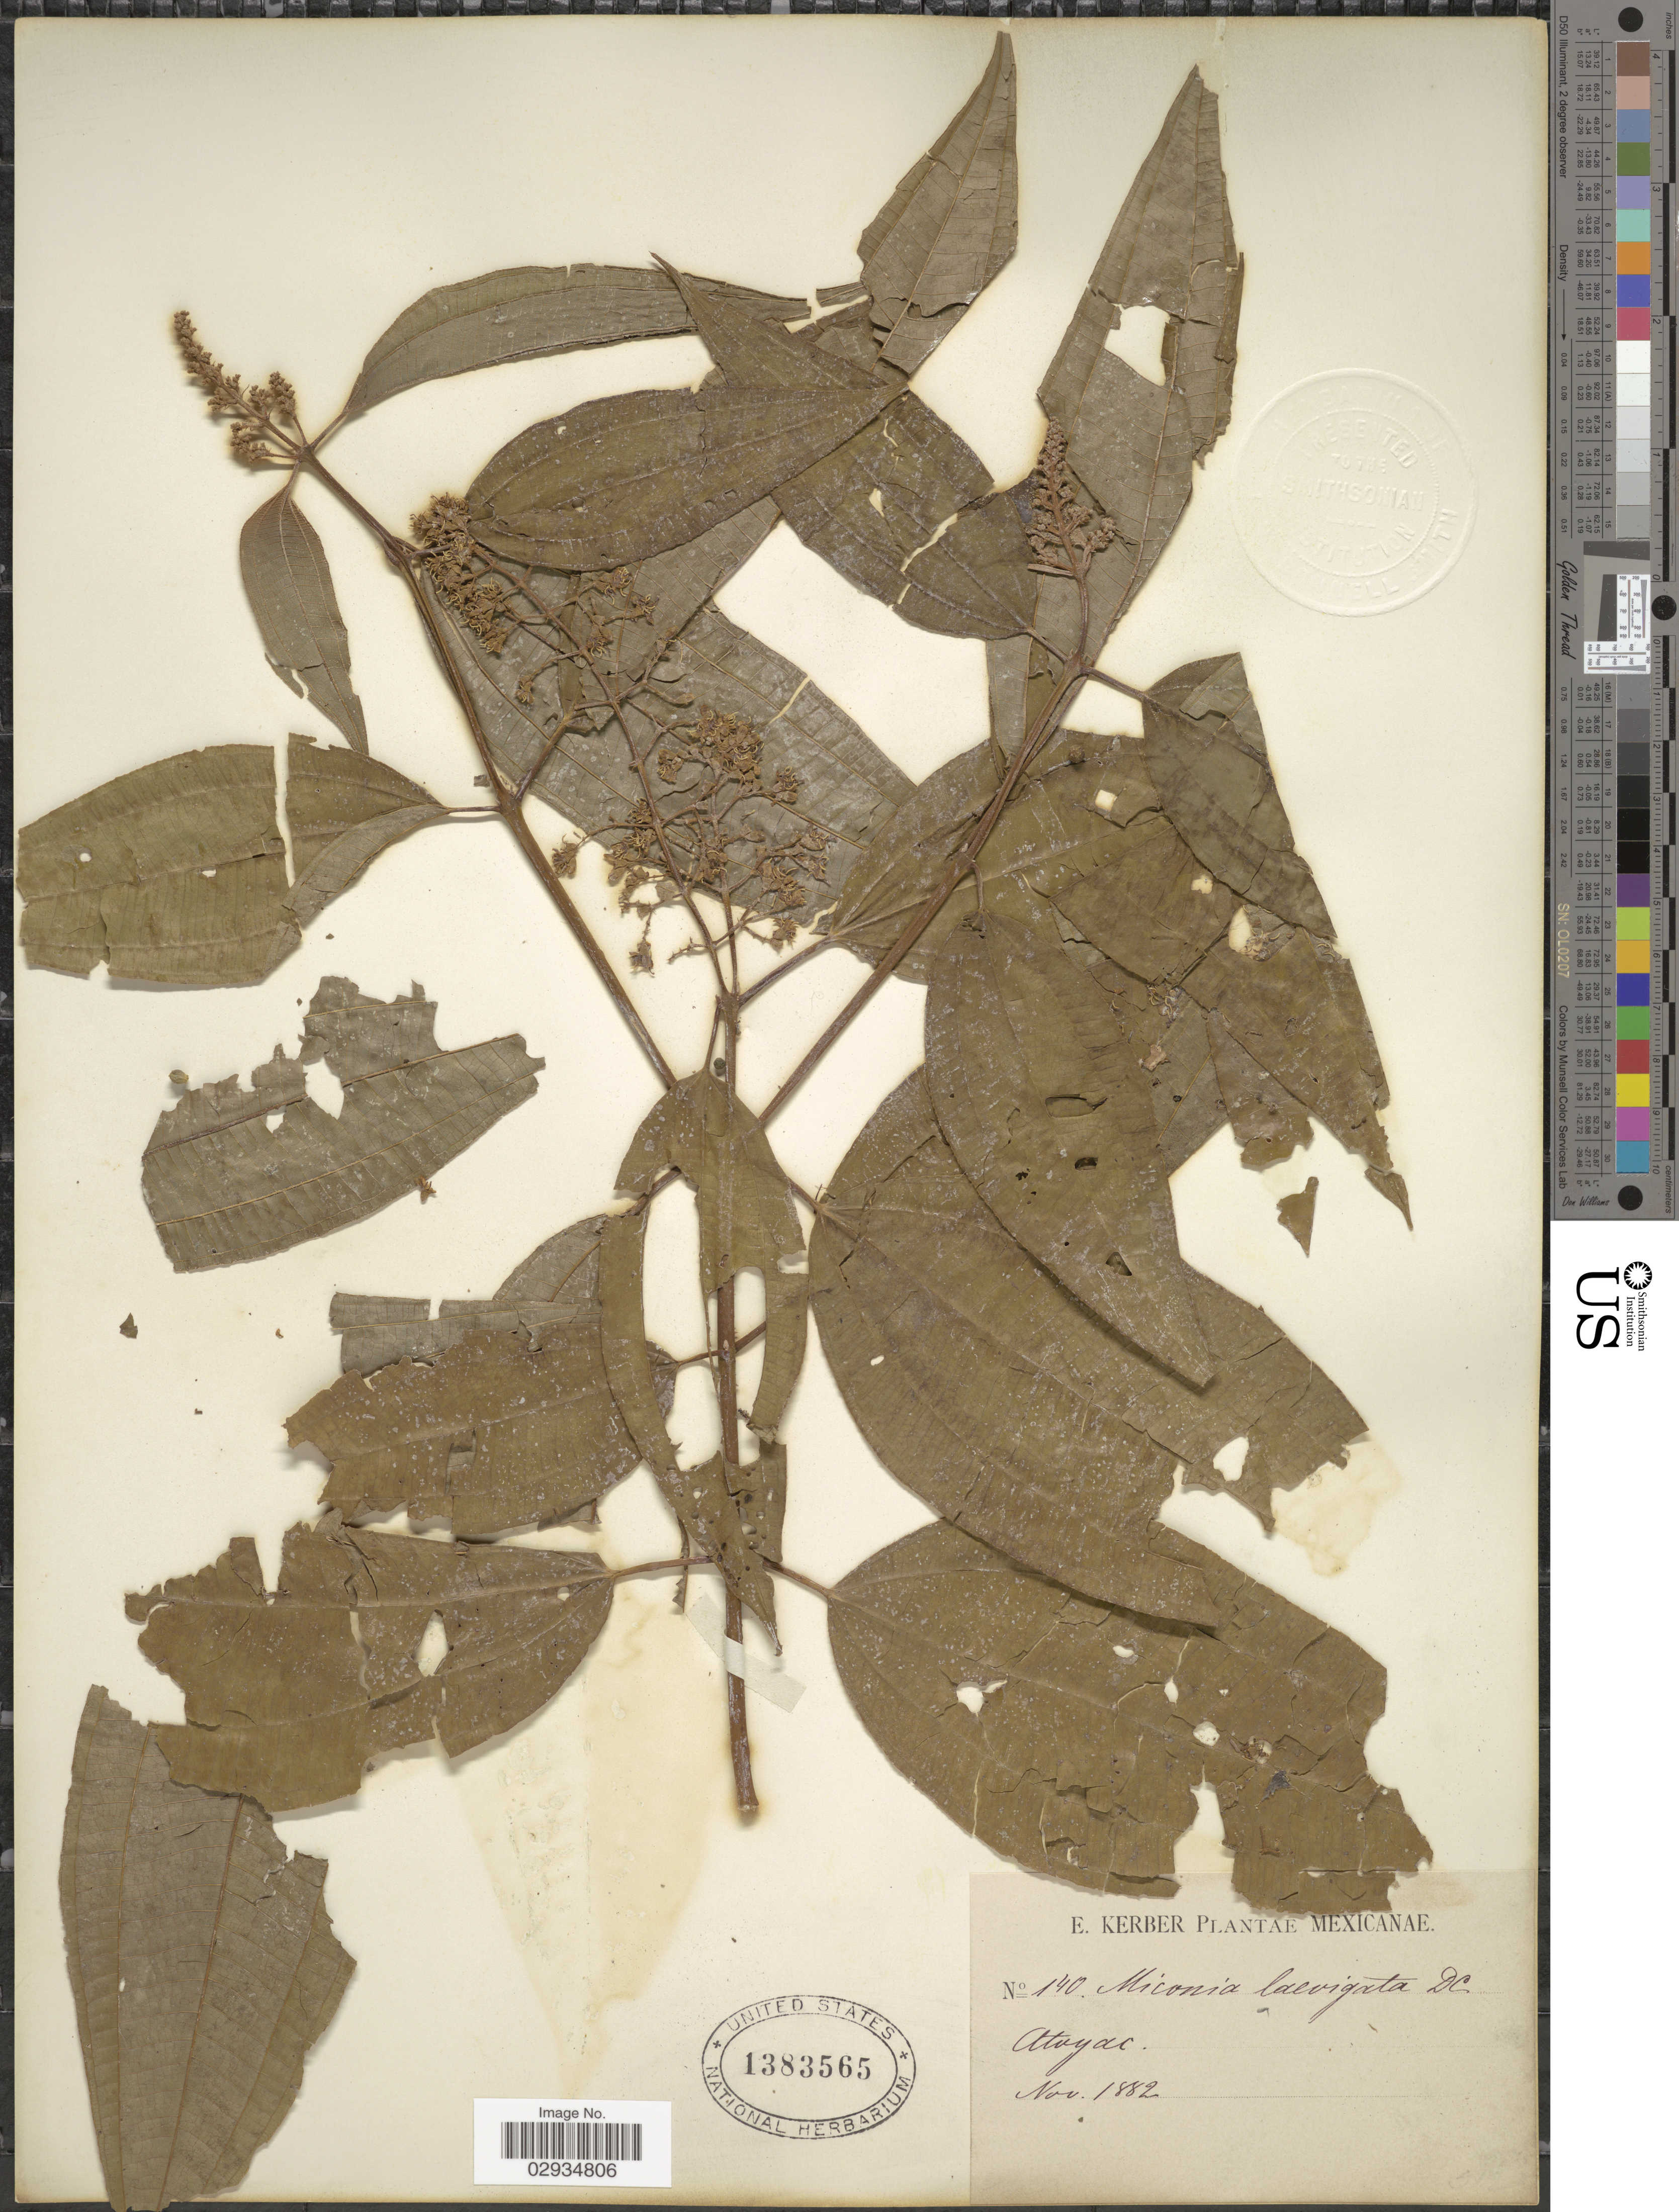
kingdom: Plantae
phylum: Tracheophyta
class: Magnoliopsida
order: Myrtales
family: Melastomataceae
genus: Miconia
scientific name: Miconia laevigata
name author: (L.) D. Don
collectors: E. Kerber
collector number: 140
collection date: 1882-11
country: Mexico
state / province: Jalisco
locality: Mexicanæ. Atoyac.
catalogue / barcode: US 1383565